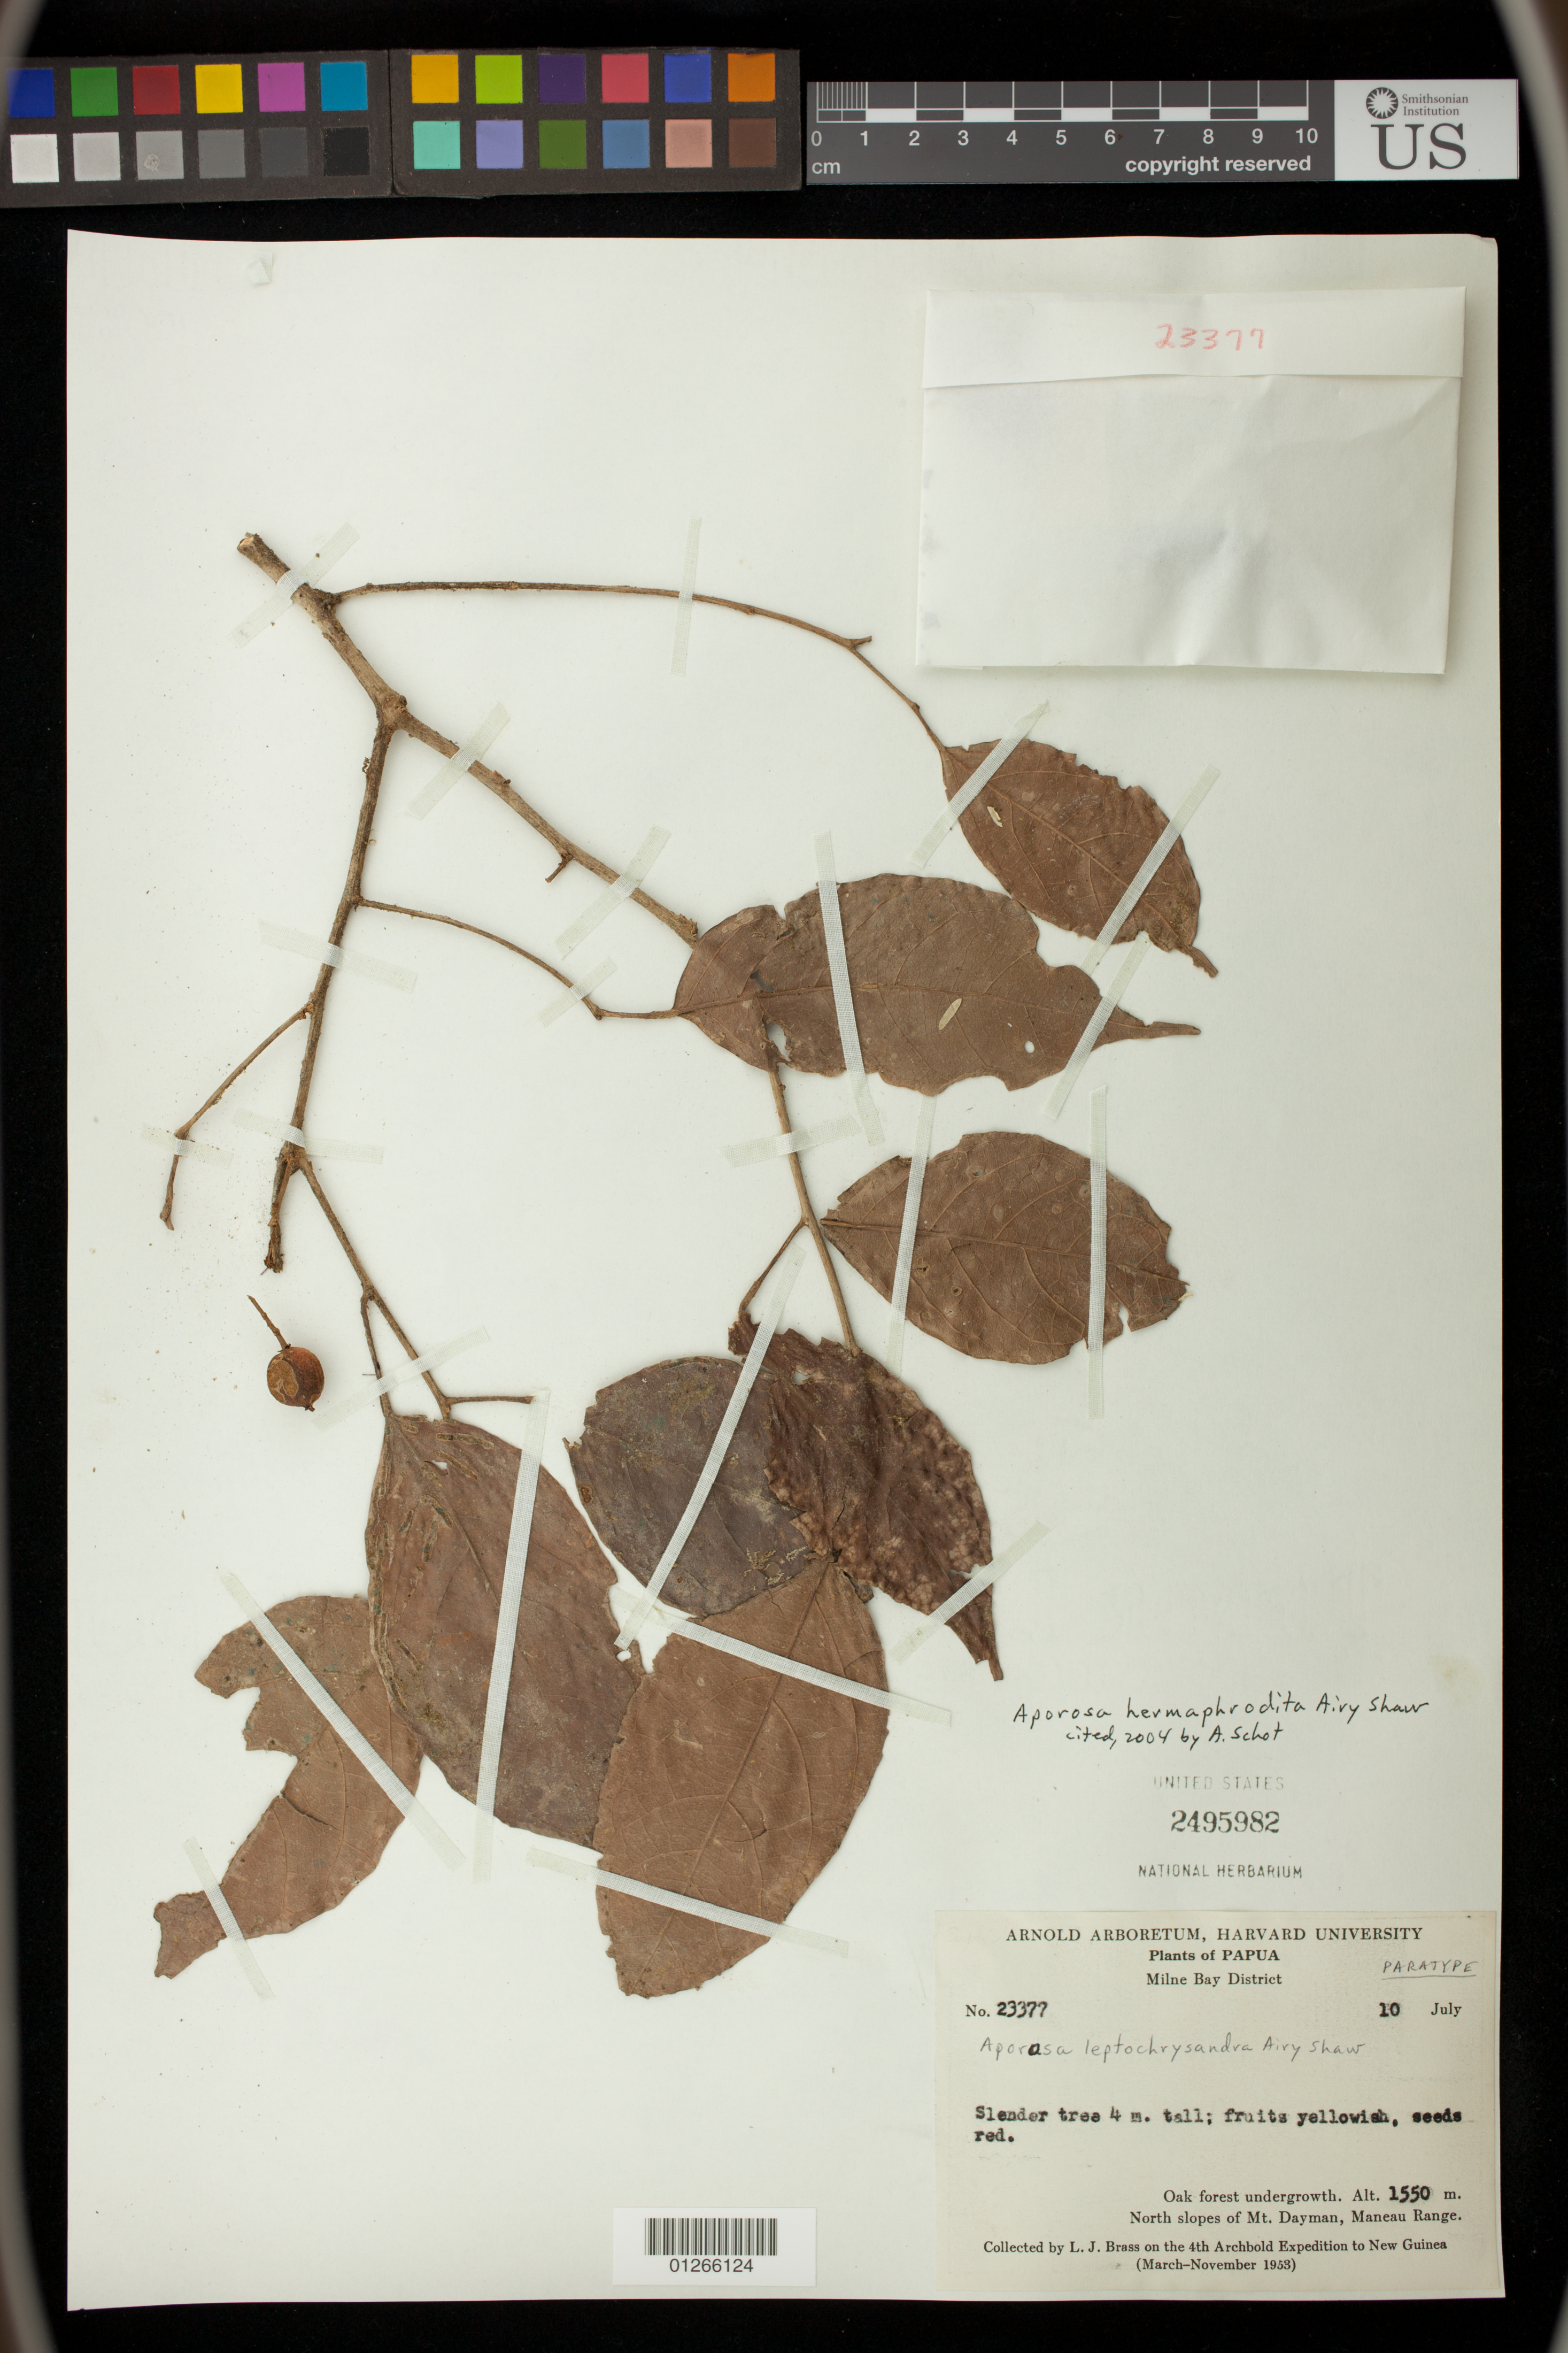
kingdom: Plantae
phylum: Tracheophyta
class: Magnoliopsida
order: Malpighiales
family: Phyllanthaceae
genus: Aporosa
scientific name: Aporosa hermaphrodita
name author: Airy Shaw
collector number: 23377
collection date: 1953-07-10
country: Papua New Guinea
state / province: Milne Bay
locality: Milne Bay District, Papua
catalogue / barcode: US 2495982